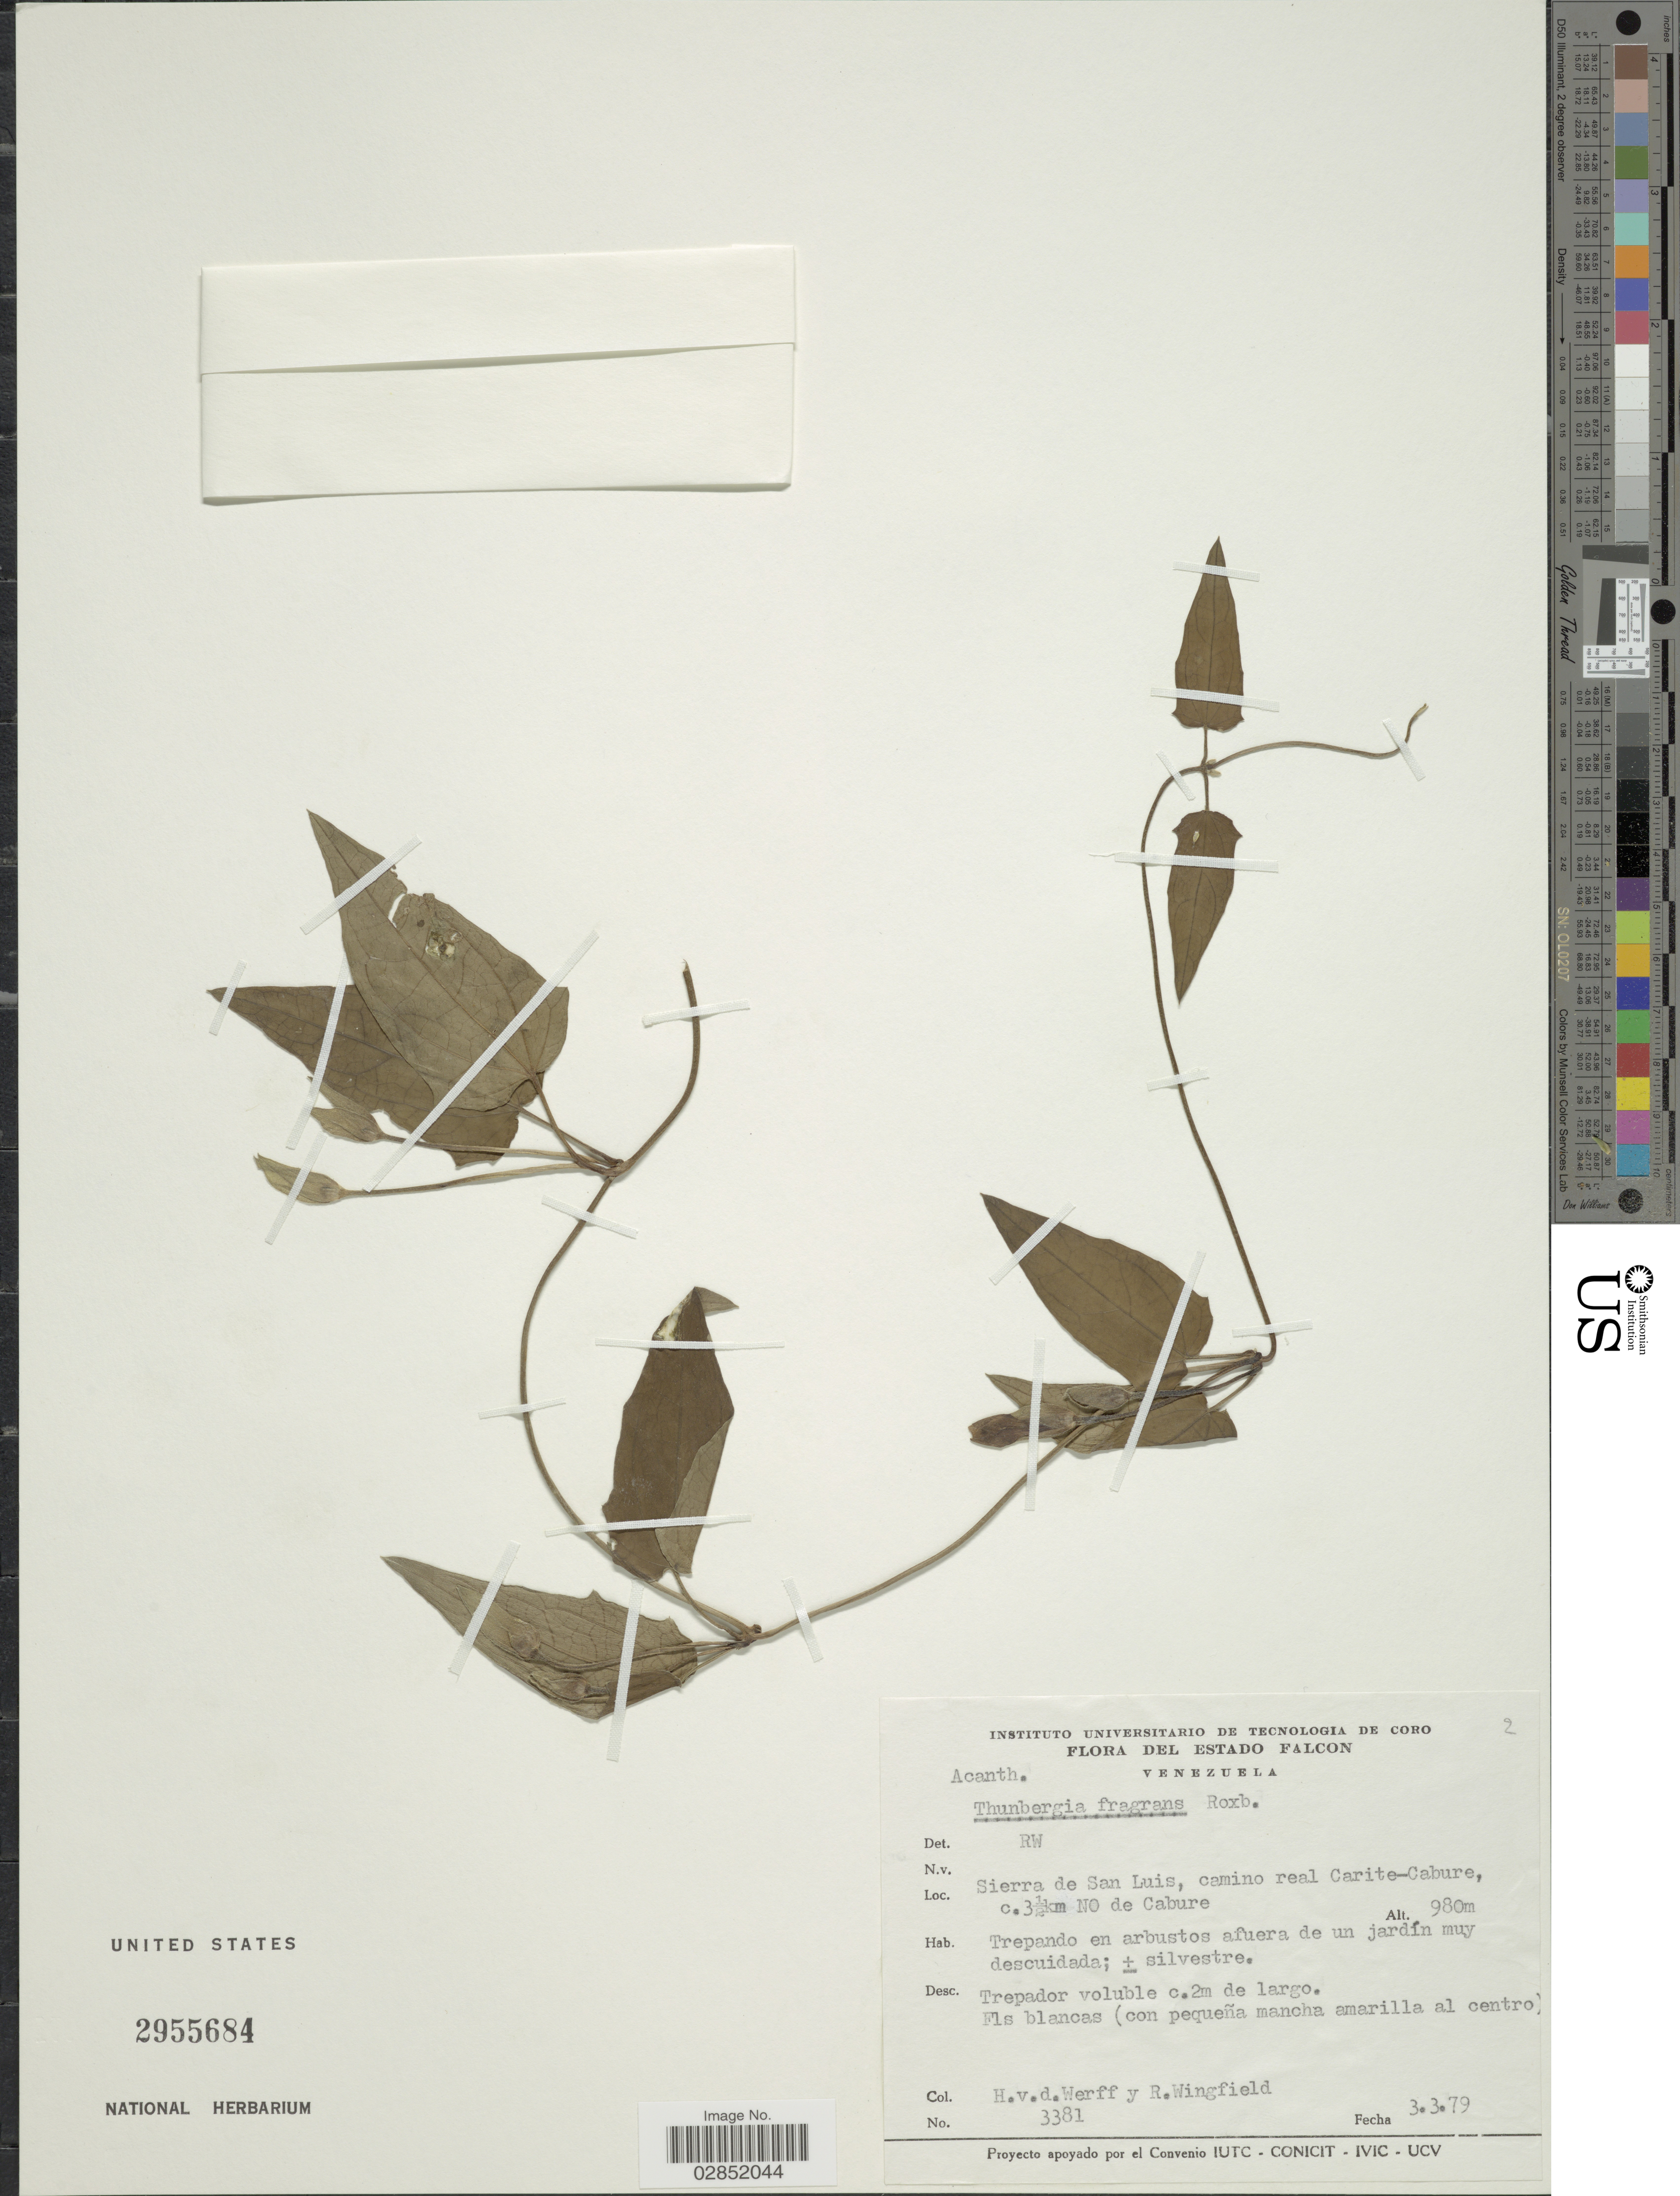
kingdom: Plantae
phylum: Tracheophyta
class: Magnoliopsida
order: Lamiales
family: Acanthaceae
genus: Thunbergia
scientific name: Thunbergia fragrans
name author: Roxb.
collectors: H. van der Werff & R. Wingfield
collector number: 3381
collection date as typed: Transcribed d/m/y: 3/3/79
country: Venezuela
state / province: Falcón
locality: Sierra de San Luis, camino real Carite-Cabure, c. 3½km NO de Cabure.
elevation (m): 980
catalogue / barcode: US 2955684